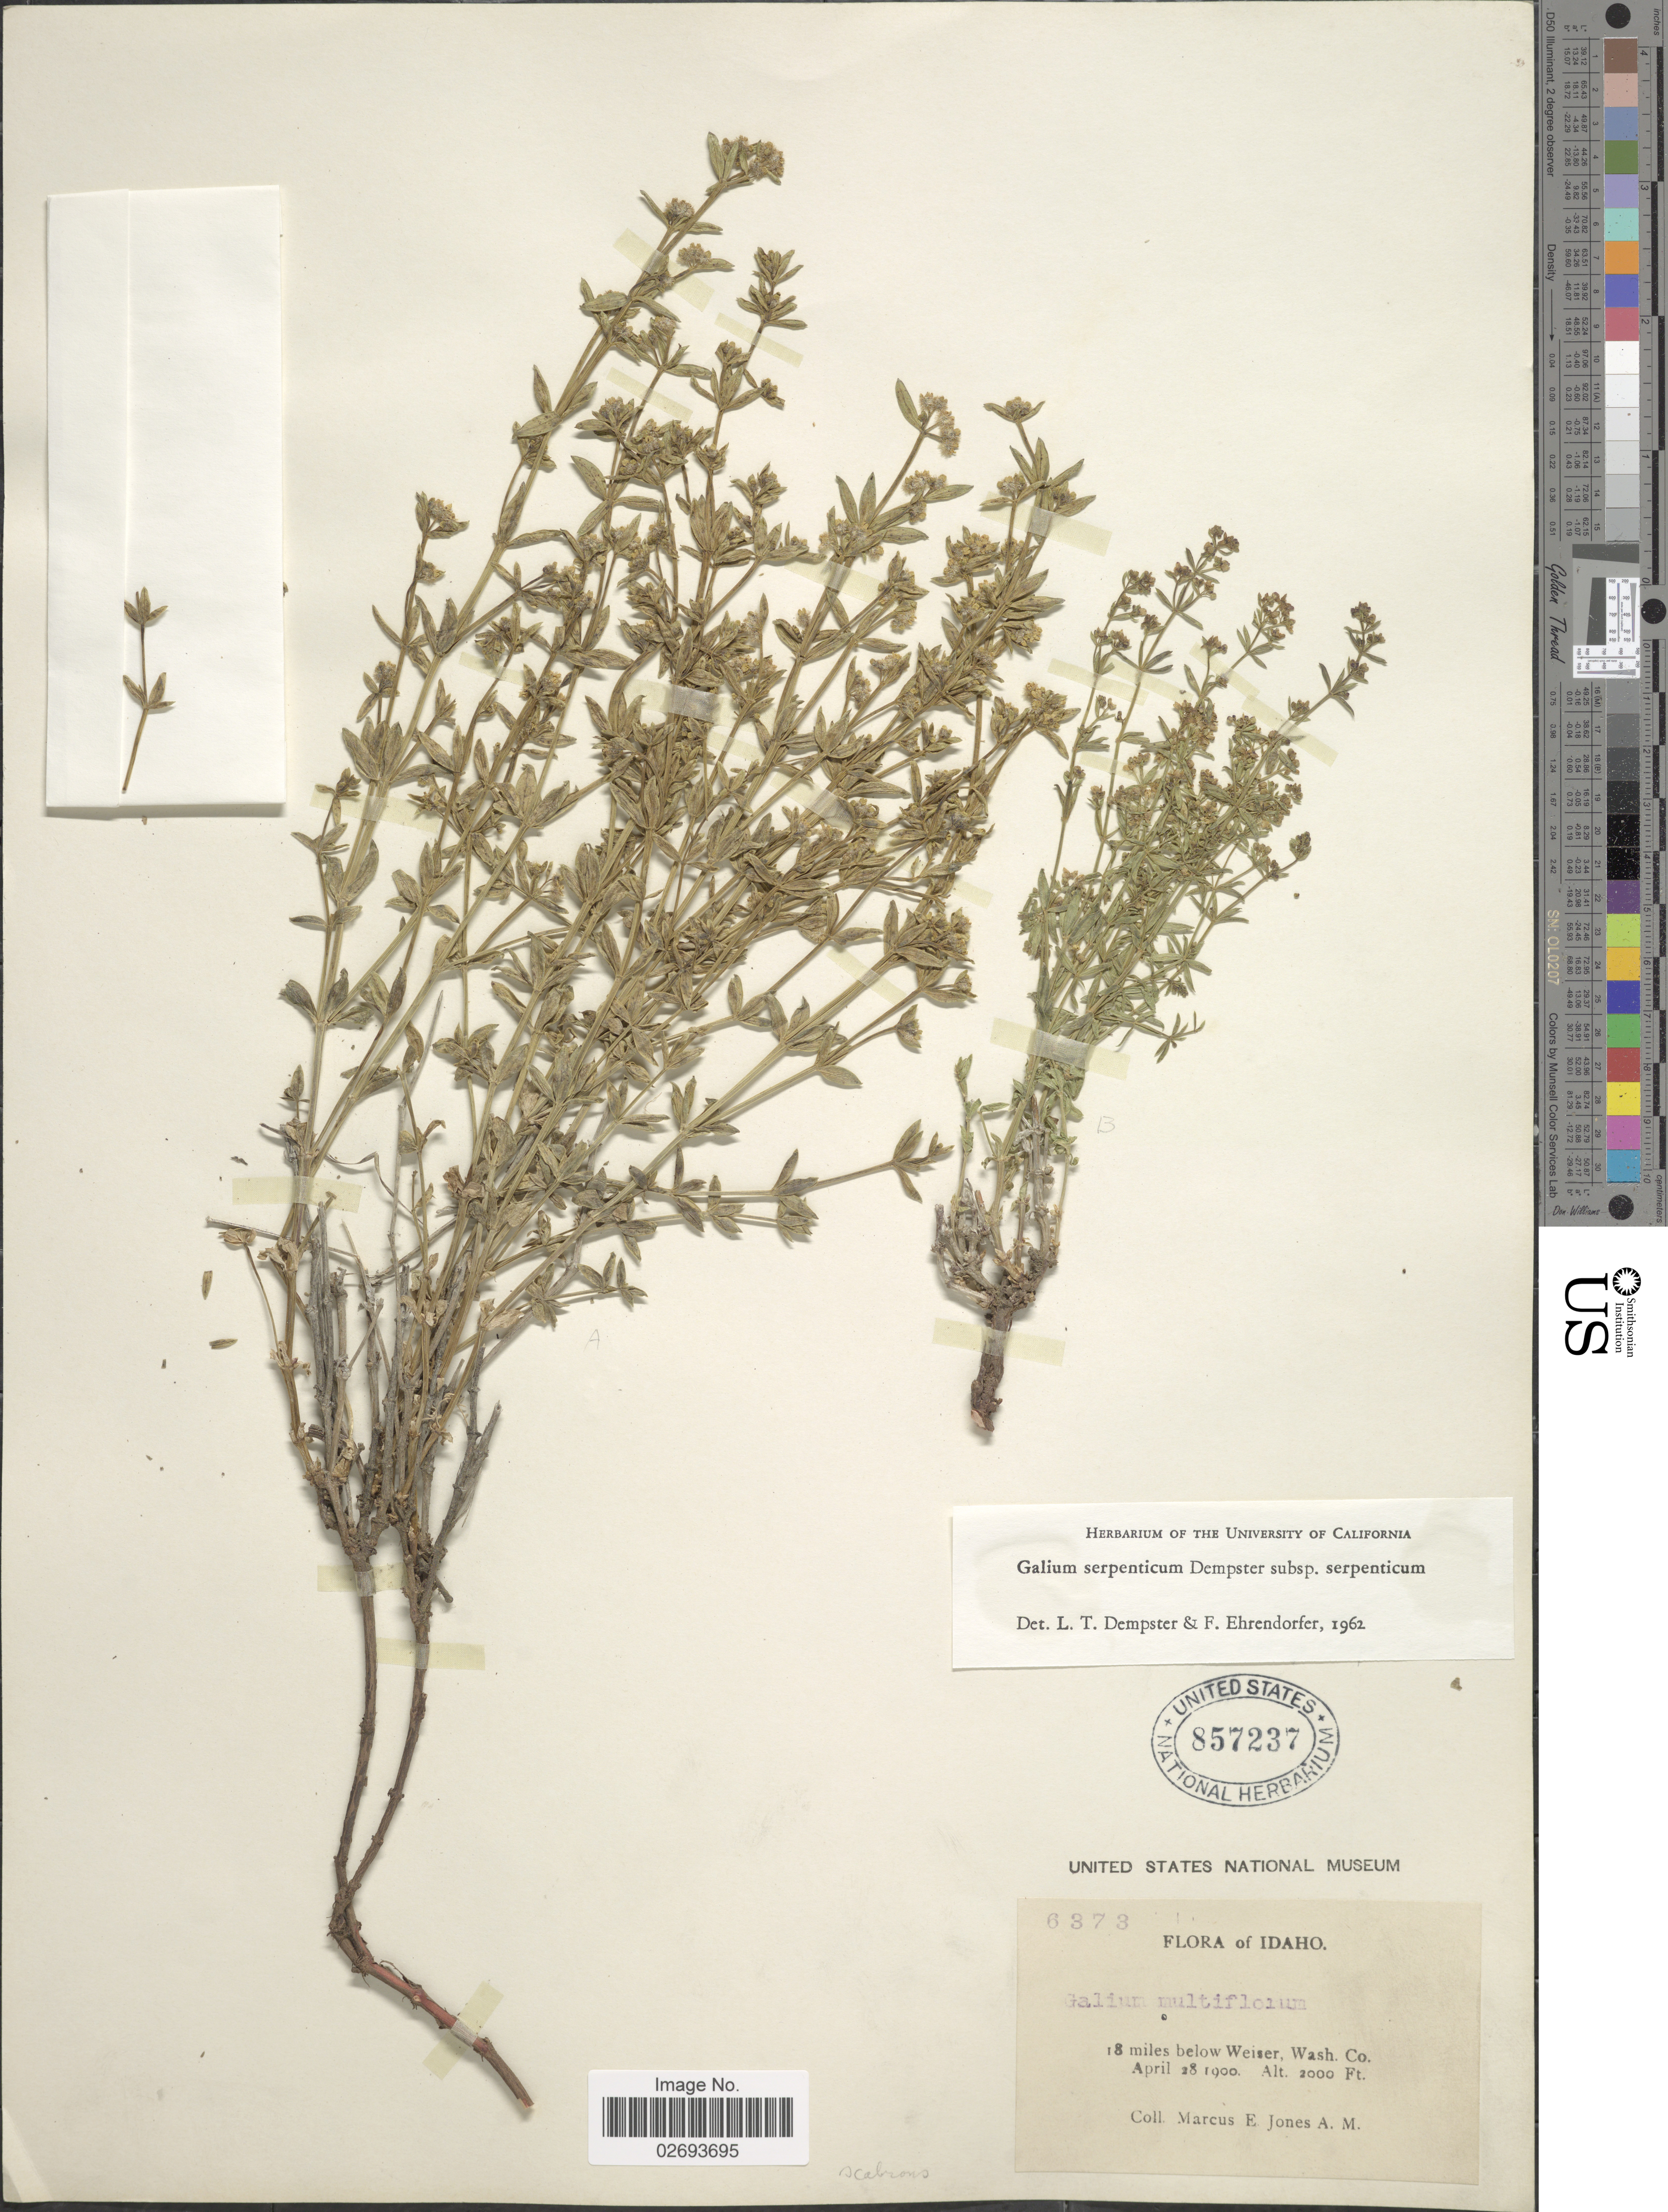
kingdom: Plantae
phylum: Tracheophyta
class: Magnoliopsida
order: Gentianales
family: Rubiaceae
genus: Galium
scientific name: Galium serpenticum subsp. serpenticum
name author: Dempster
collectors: M. E. Jones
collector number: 6373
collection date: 1900-04-28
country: United States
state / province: Idaho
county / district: Washington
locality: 18 miles below Weiser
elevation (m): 610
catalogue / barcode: US 857237